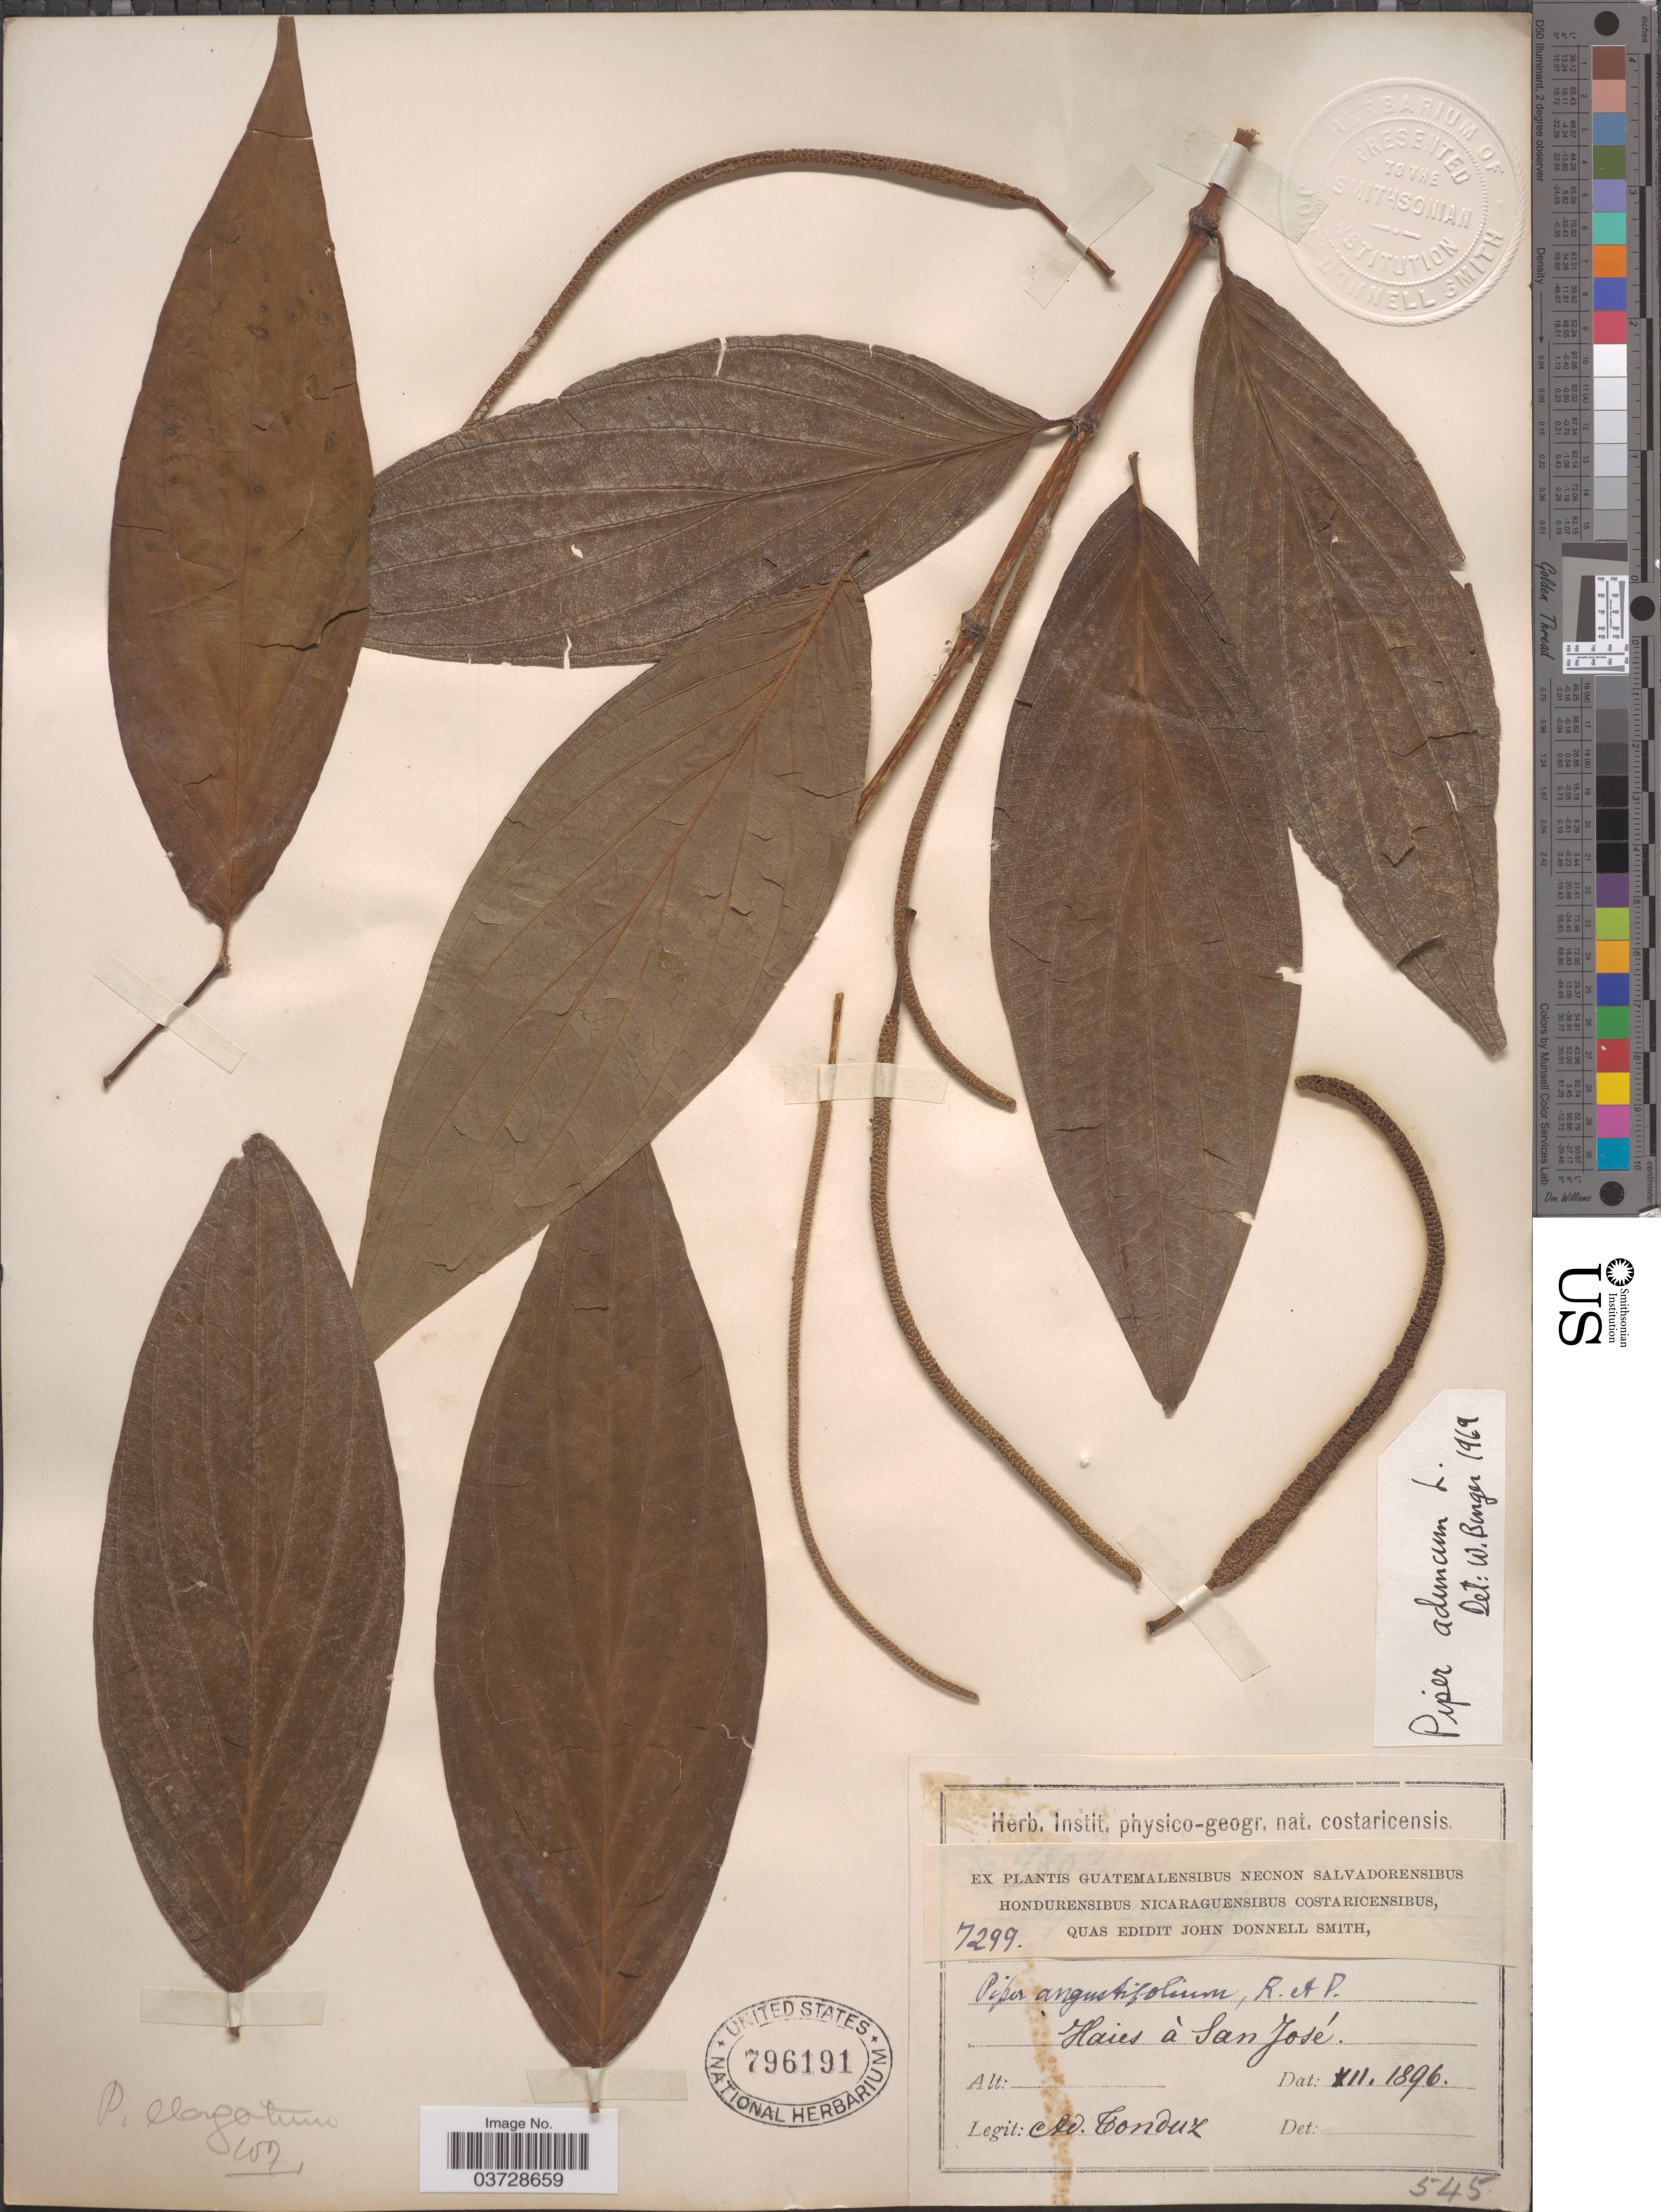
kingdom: Plantae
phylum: Tracheophyta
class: Magnoliopsida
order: Piperales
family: Piperaceae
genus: Piper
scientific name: Piper aduncum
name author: L.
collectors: A. Tonduz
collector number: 7299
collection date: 1896-12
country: Costa Rica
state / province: San José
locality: Haies à San José.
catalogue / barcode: US 796191